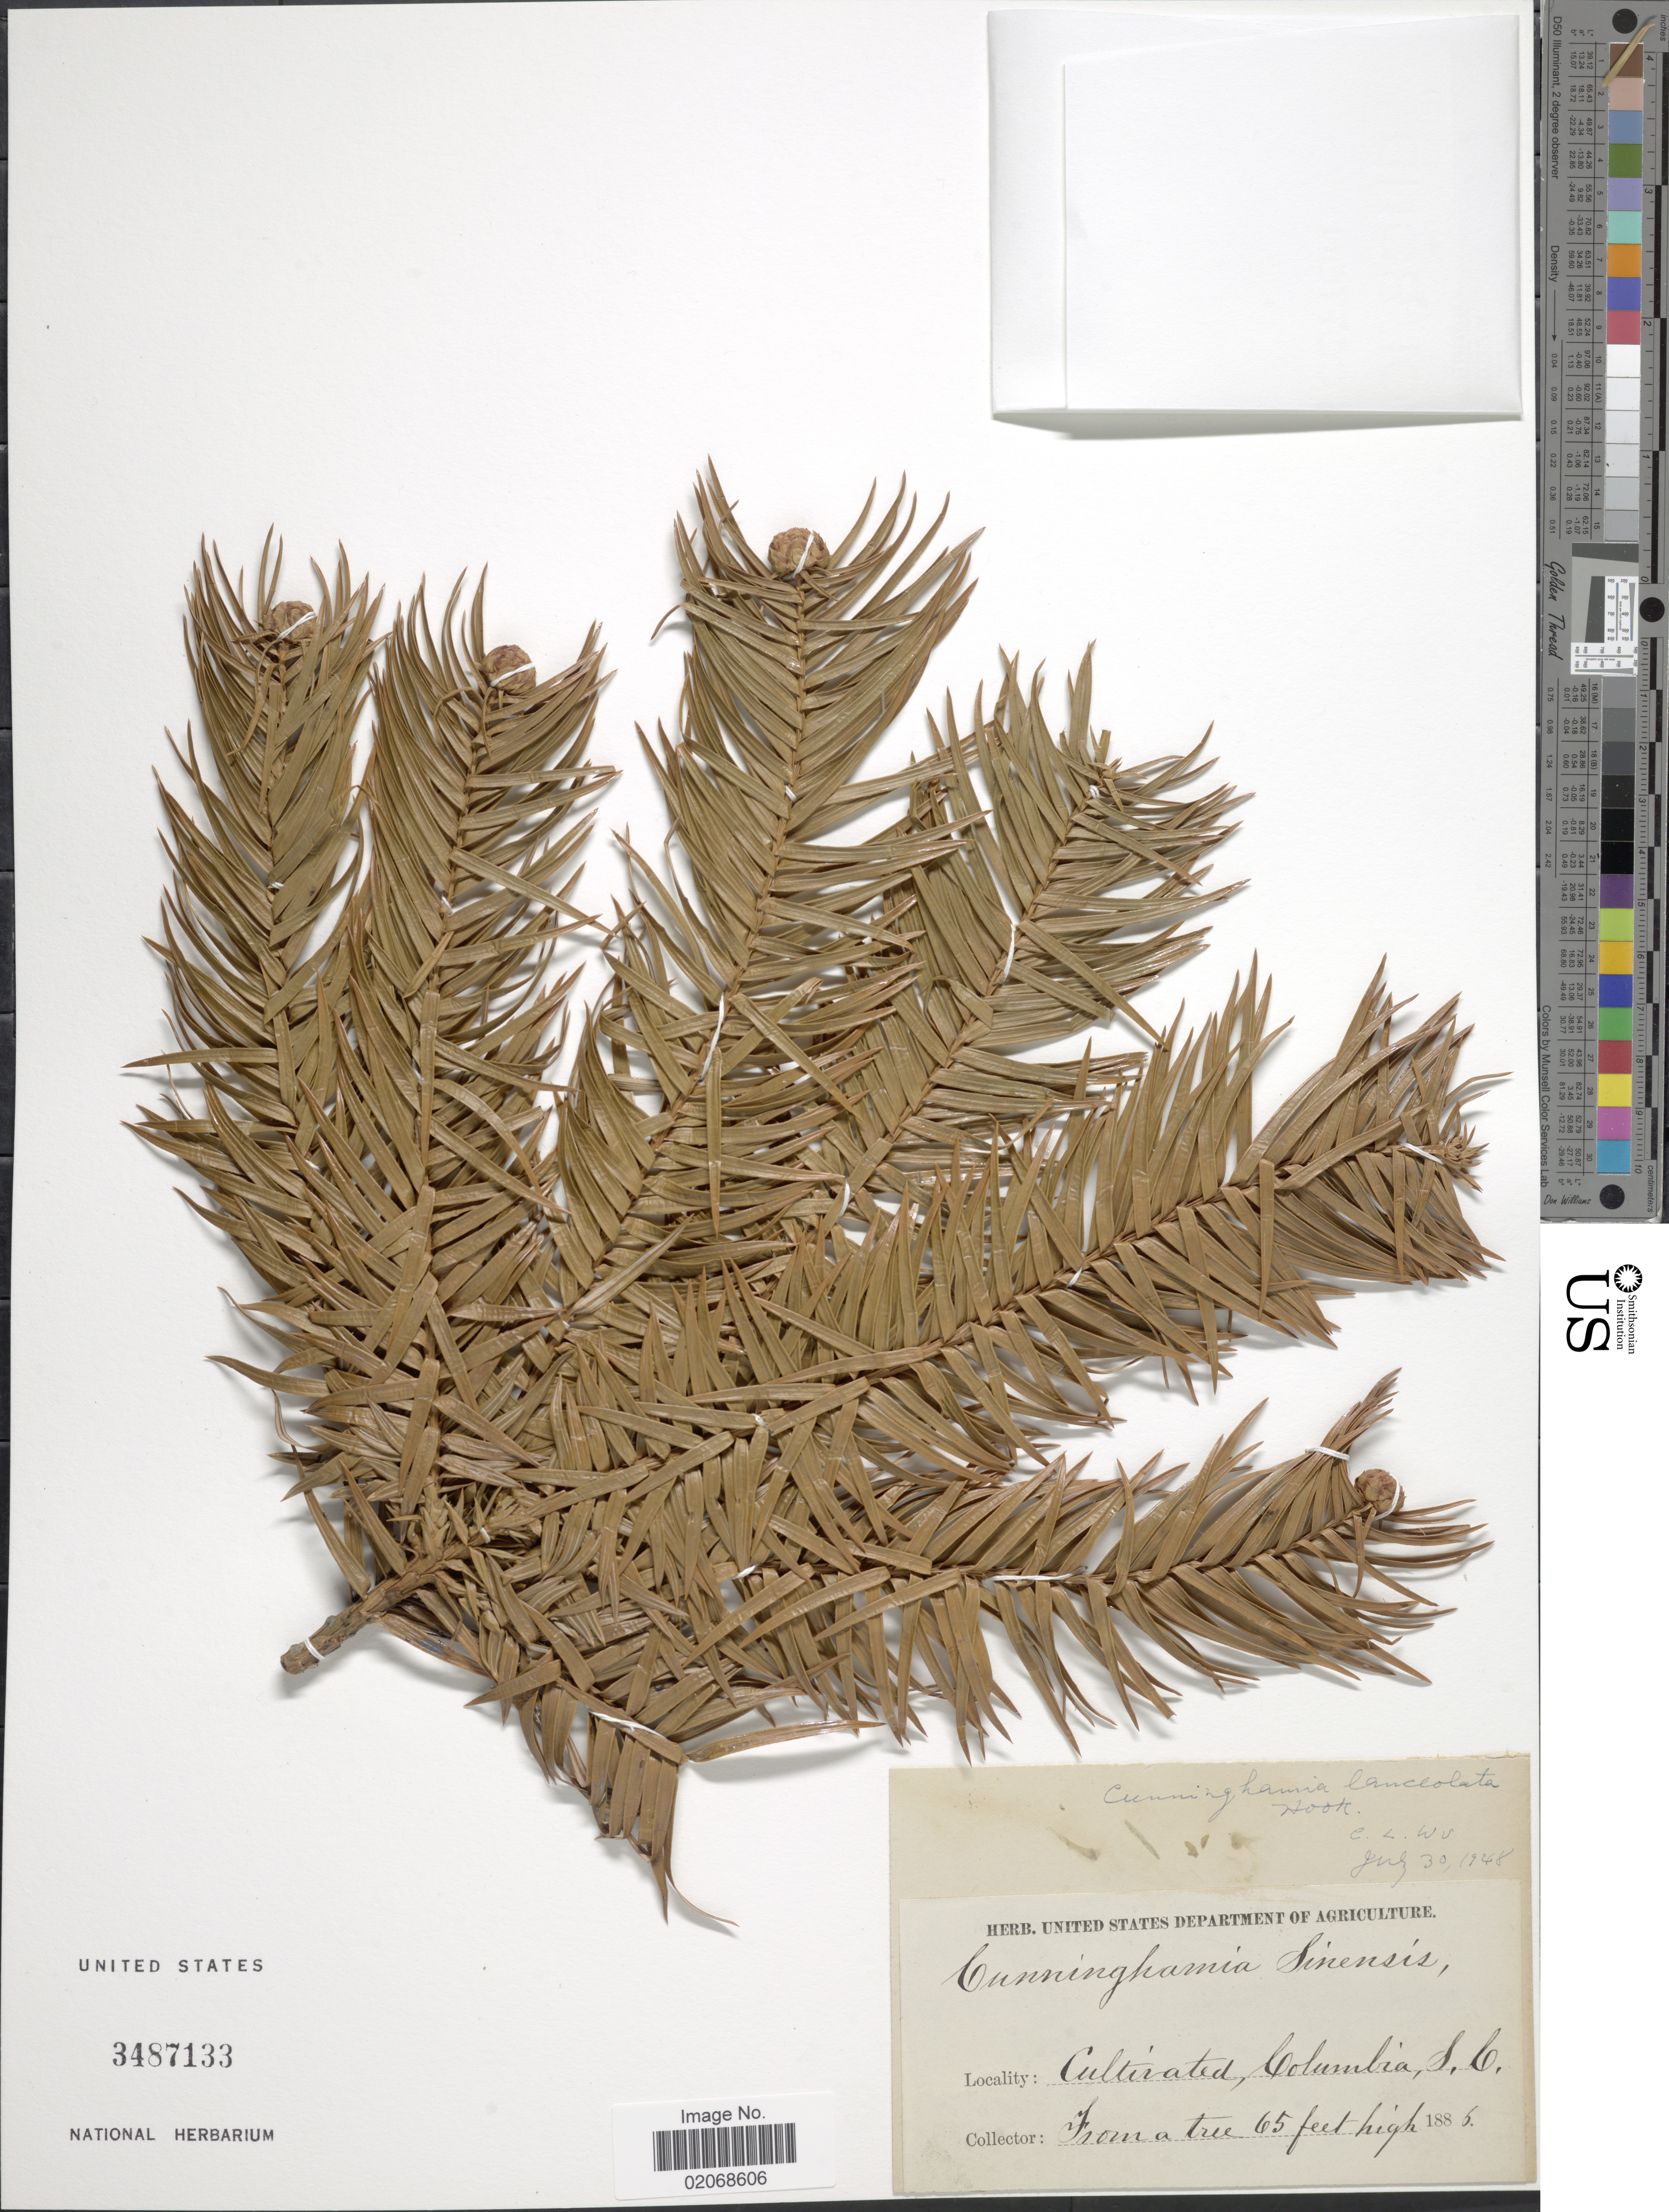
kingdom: Plantae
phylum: Tracheophyta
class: Pinopsida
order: Pinales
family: Cupressaceae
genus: Cunninghamia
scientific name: Cunninghamia lanceolata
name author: (Lamb.) Hook.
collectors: United States Department of Agriculture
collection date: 1886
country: United States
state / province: South Carolina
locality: Columbia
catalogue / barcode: US 3487133